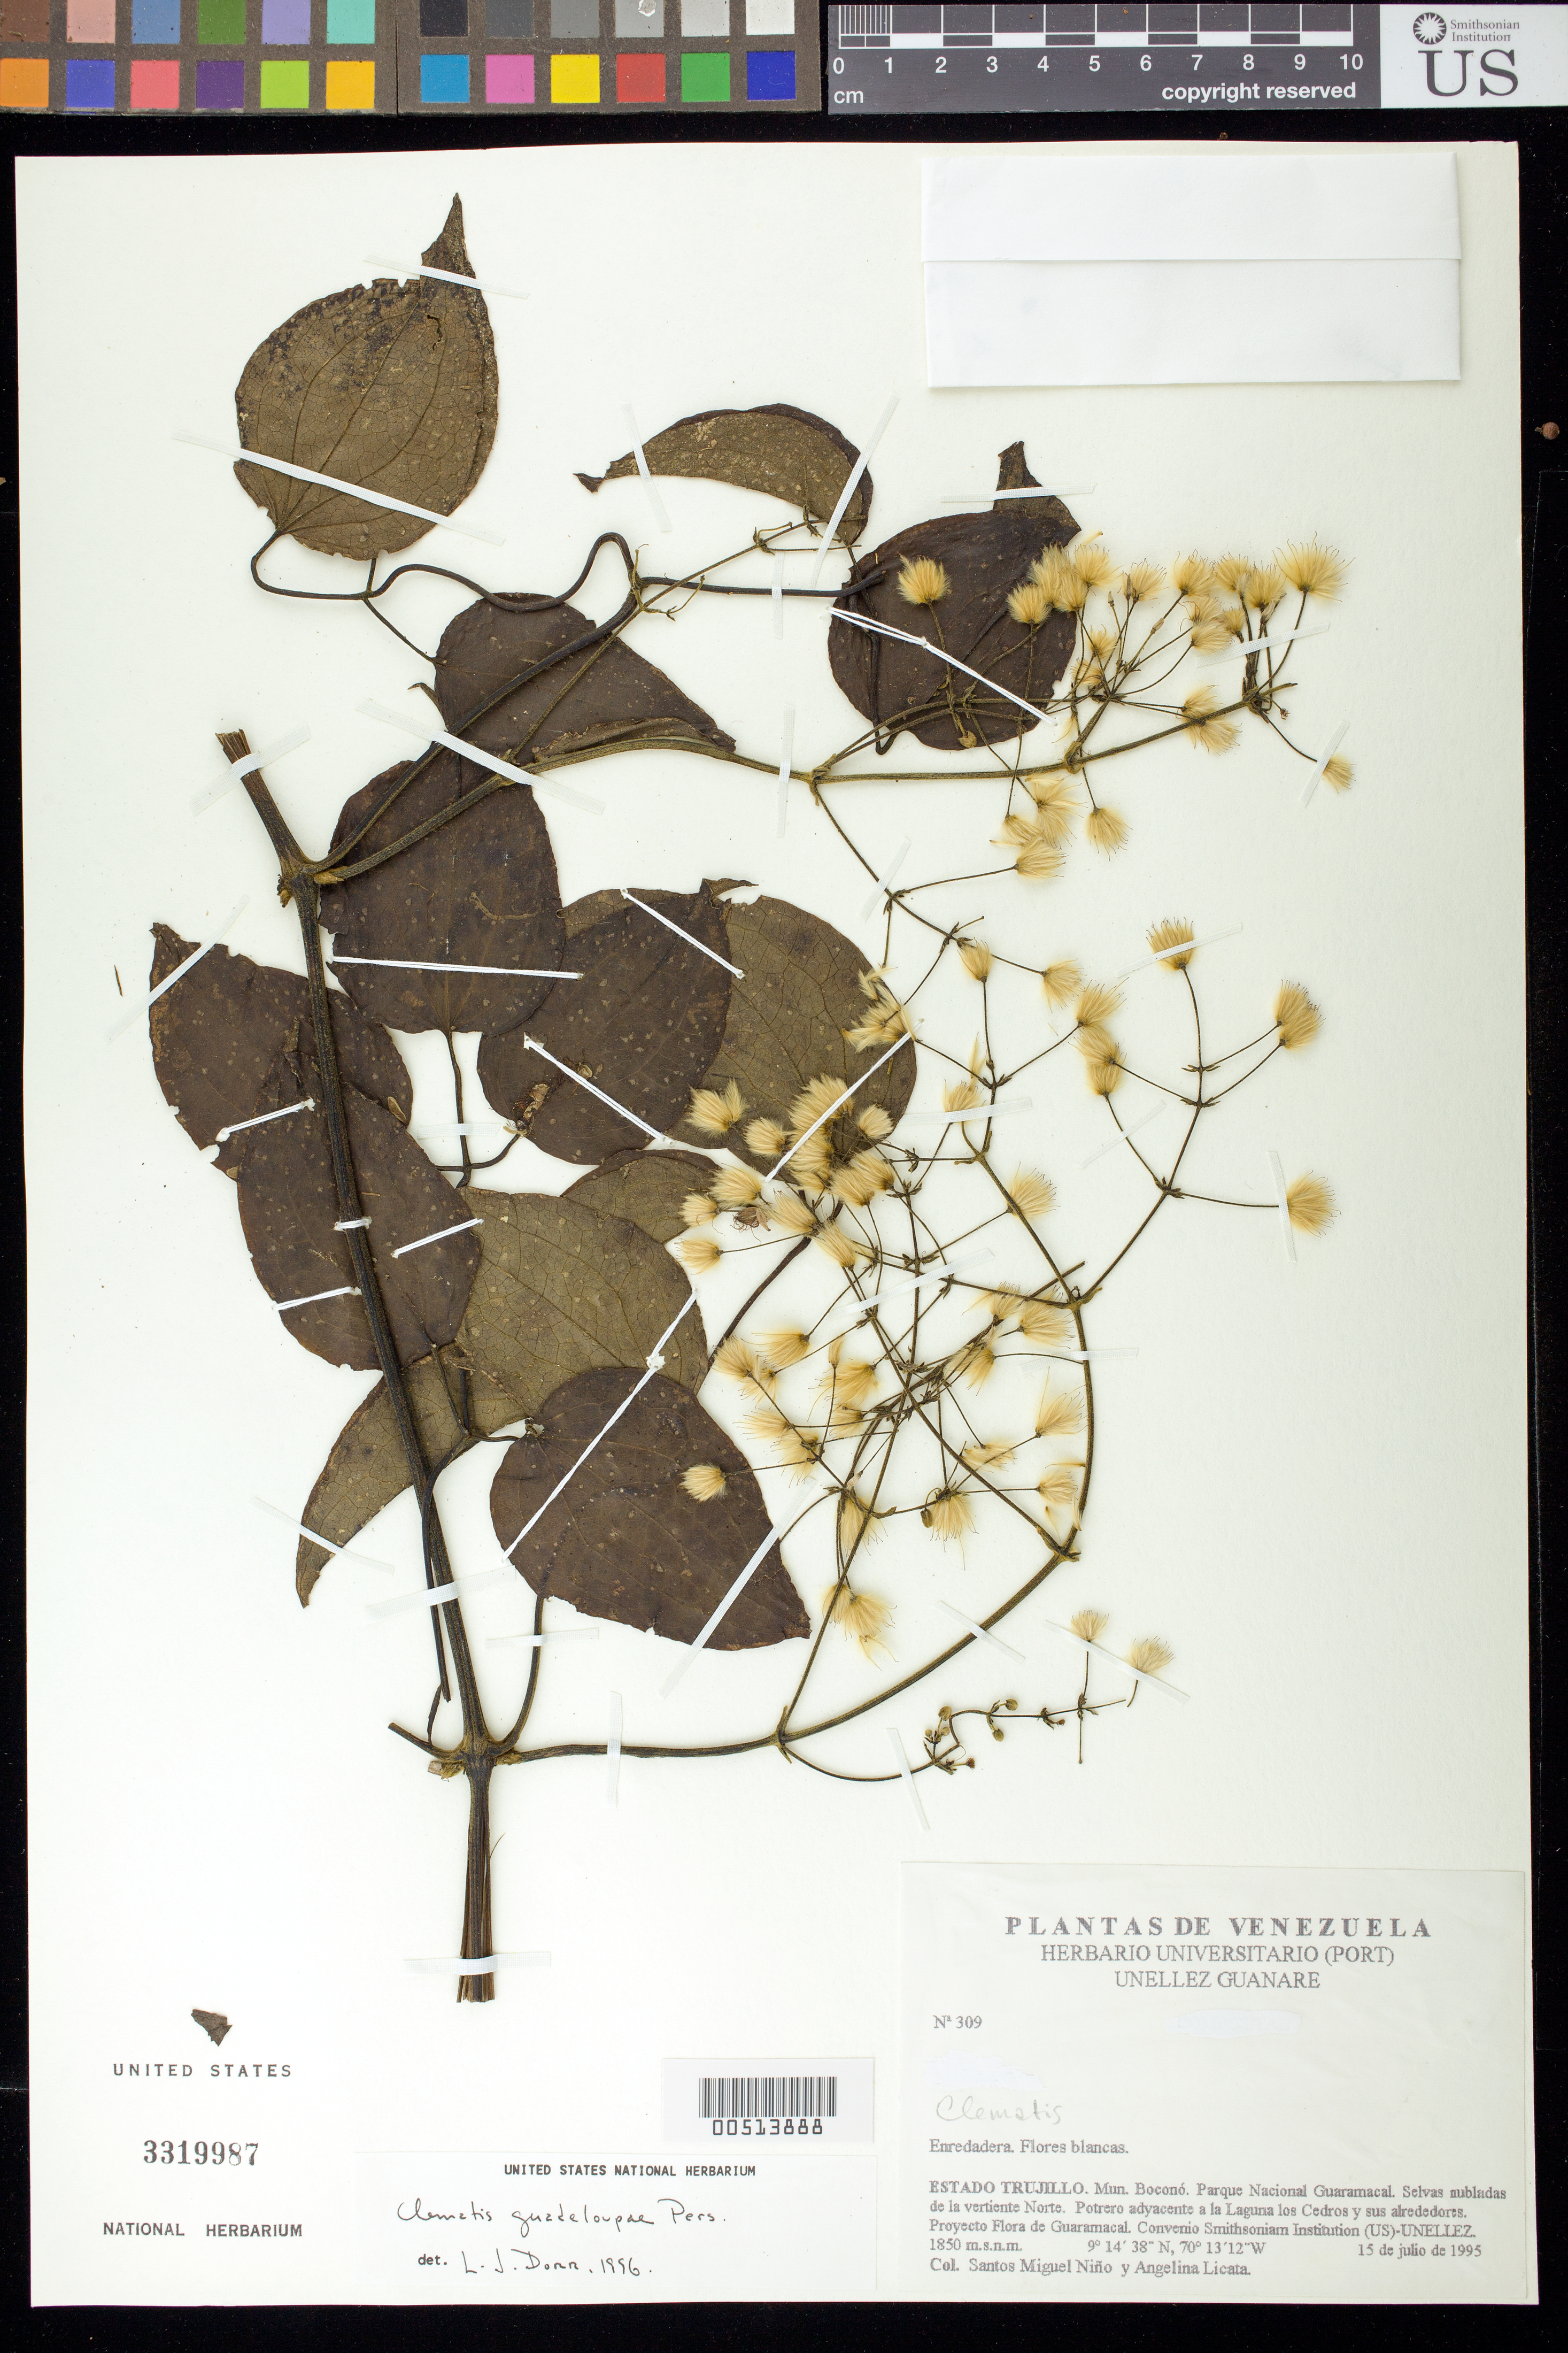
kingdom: Plantae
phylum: Tracheophyta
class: Magnoliopsida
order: Ranunculales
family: Ranunculaceae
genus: Clematis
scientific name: Clematis guadeloupae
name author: Pers.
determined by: Dorr, L. J., (BOT), Smithsonian Institution - National Museum of Natural History (UNITED STATES)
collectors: S. M. Niño & A. Licata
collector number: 309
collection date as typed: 15 Jul 1995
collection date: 1995-07-15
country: Venezuela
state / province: Trujillo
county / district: Boconó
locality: Parque Nacional Guaramacal, potrero adyacente a la Laguna de Los Cedros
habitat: Selva nublada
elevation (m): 1850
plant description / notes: PORT, US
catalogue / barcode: US 3319987